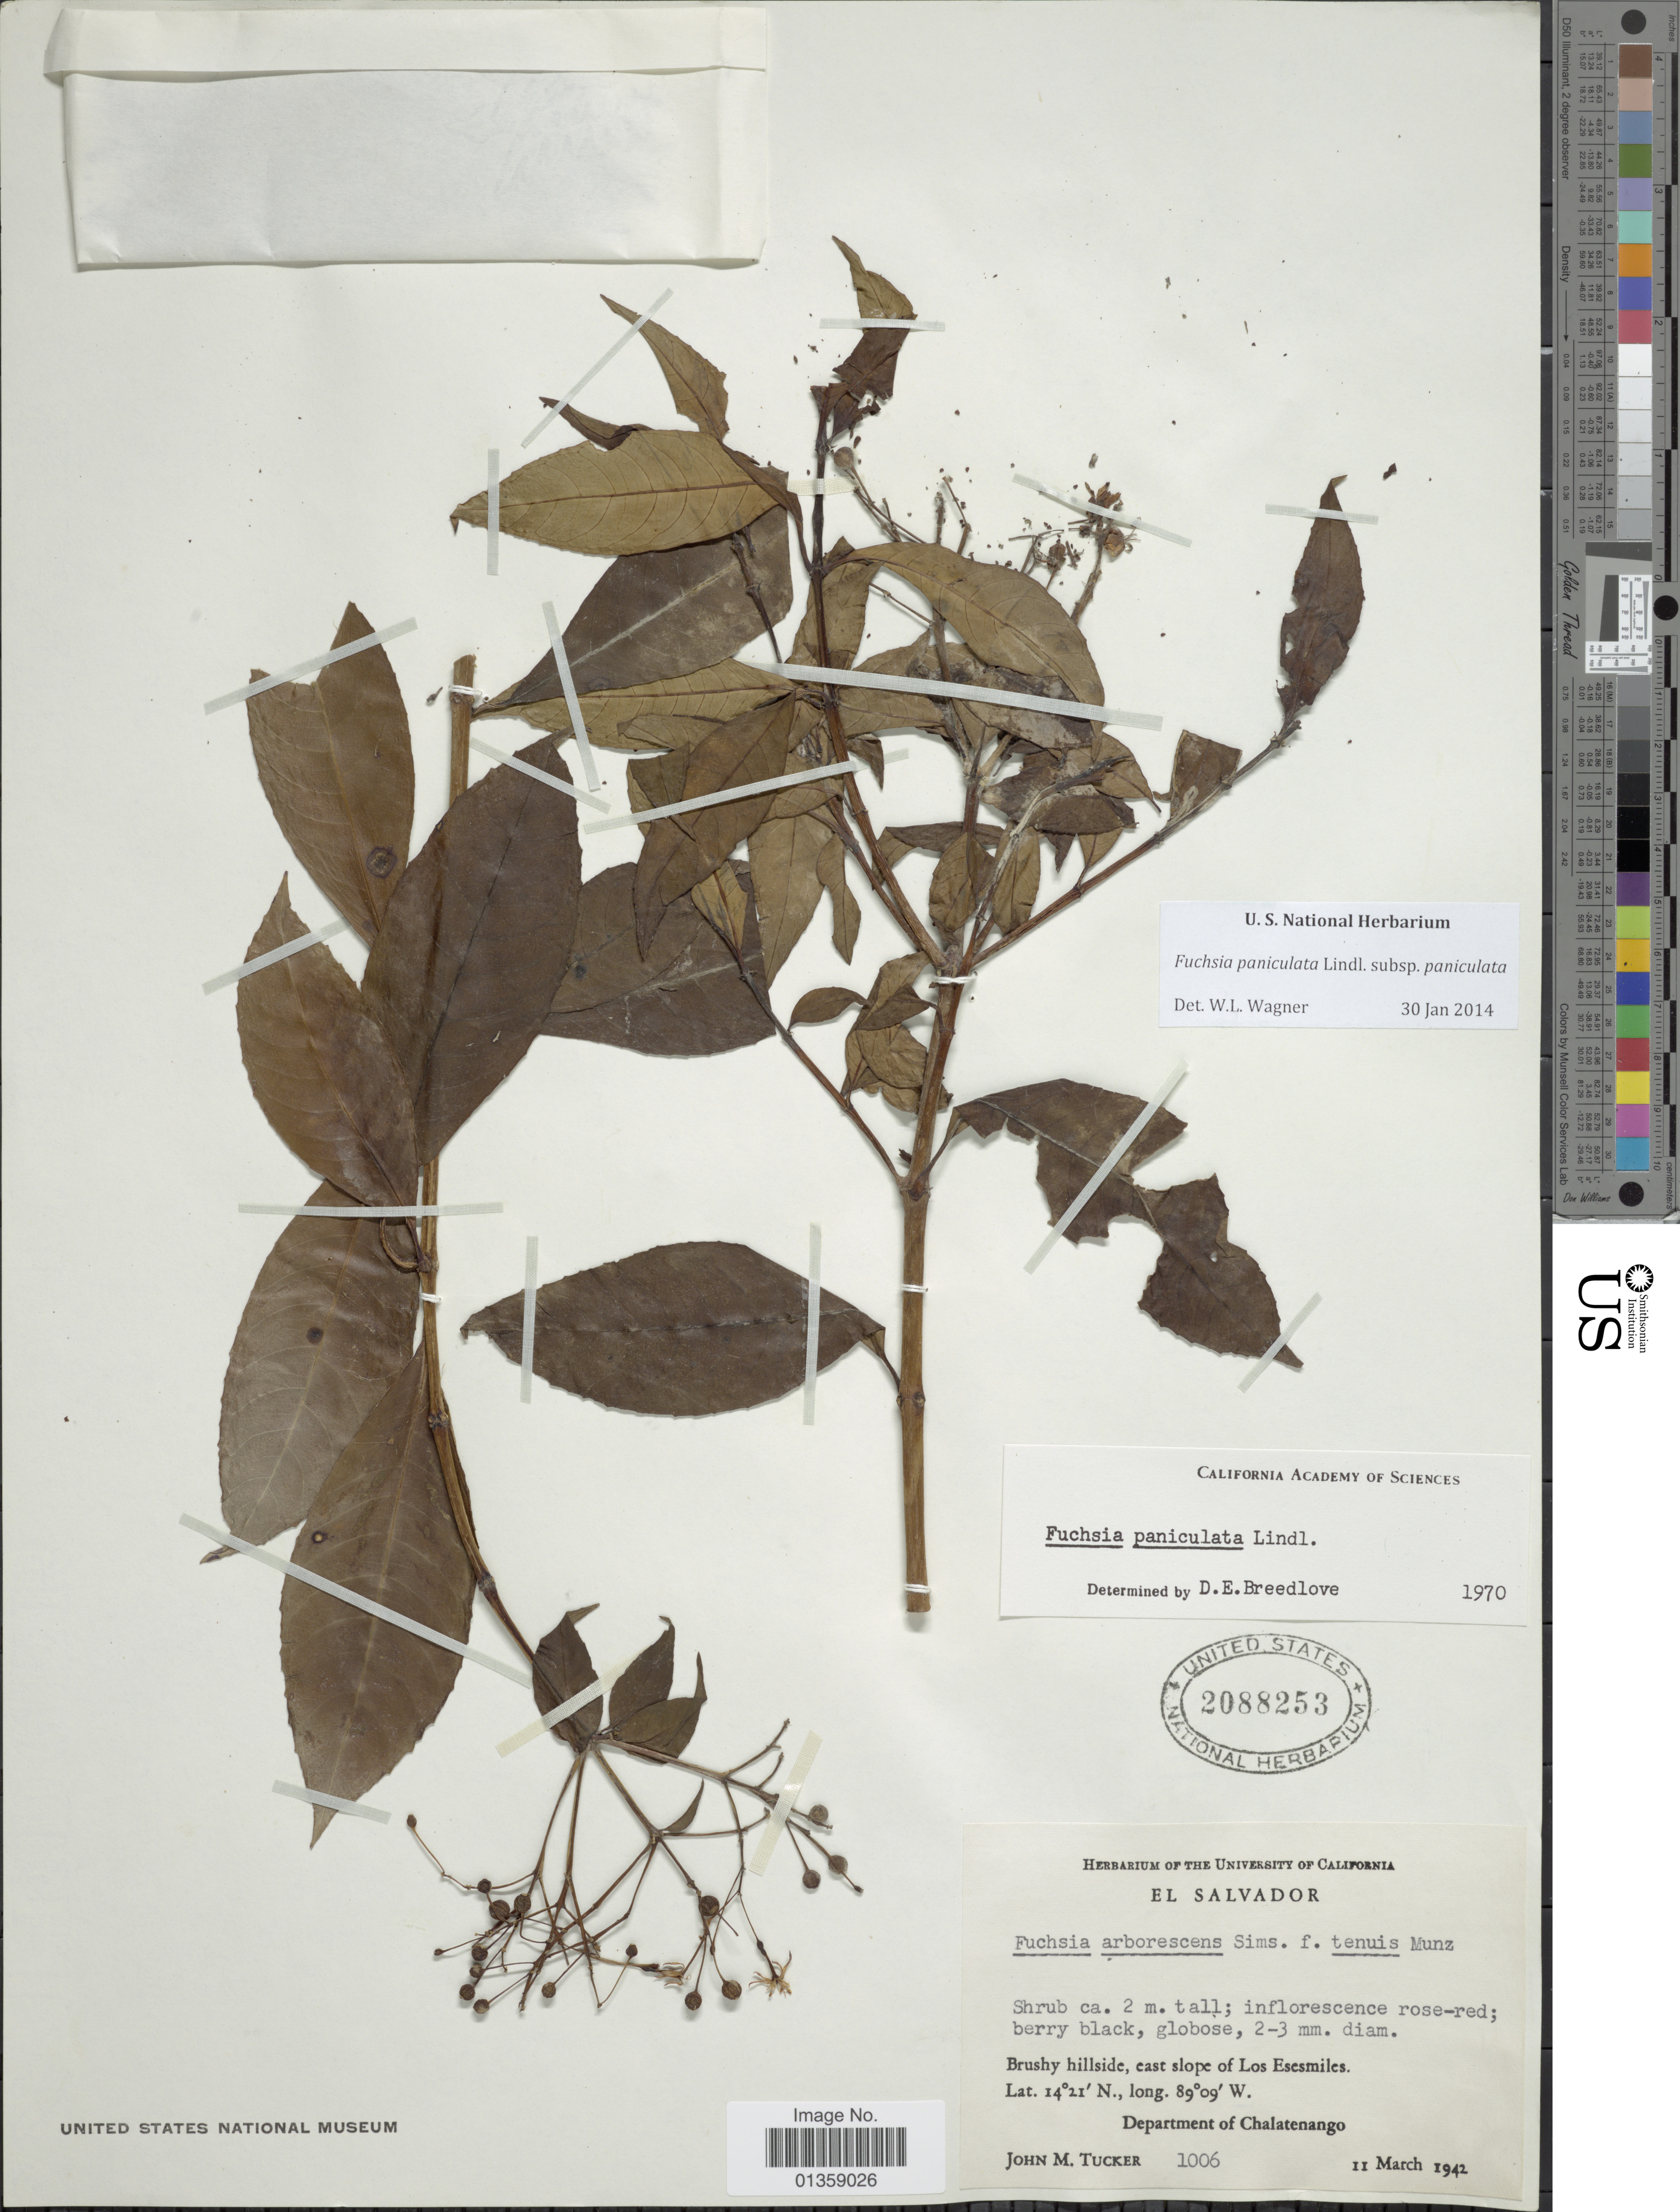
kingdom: Plantae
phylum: Tracheophyta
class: Magnoliopsida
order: Myrtales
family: Onagraceae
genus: Fuchsia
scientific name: Fuchsia paniculata subsp. paniculata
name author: Lindl.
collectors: J. M. Tucker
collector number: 1006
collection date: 1942-03-11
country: El Salvador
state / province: Chalatenango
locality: Brushy hillside, east slope of Los Esesmiles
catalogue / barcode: US 2088253